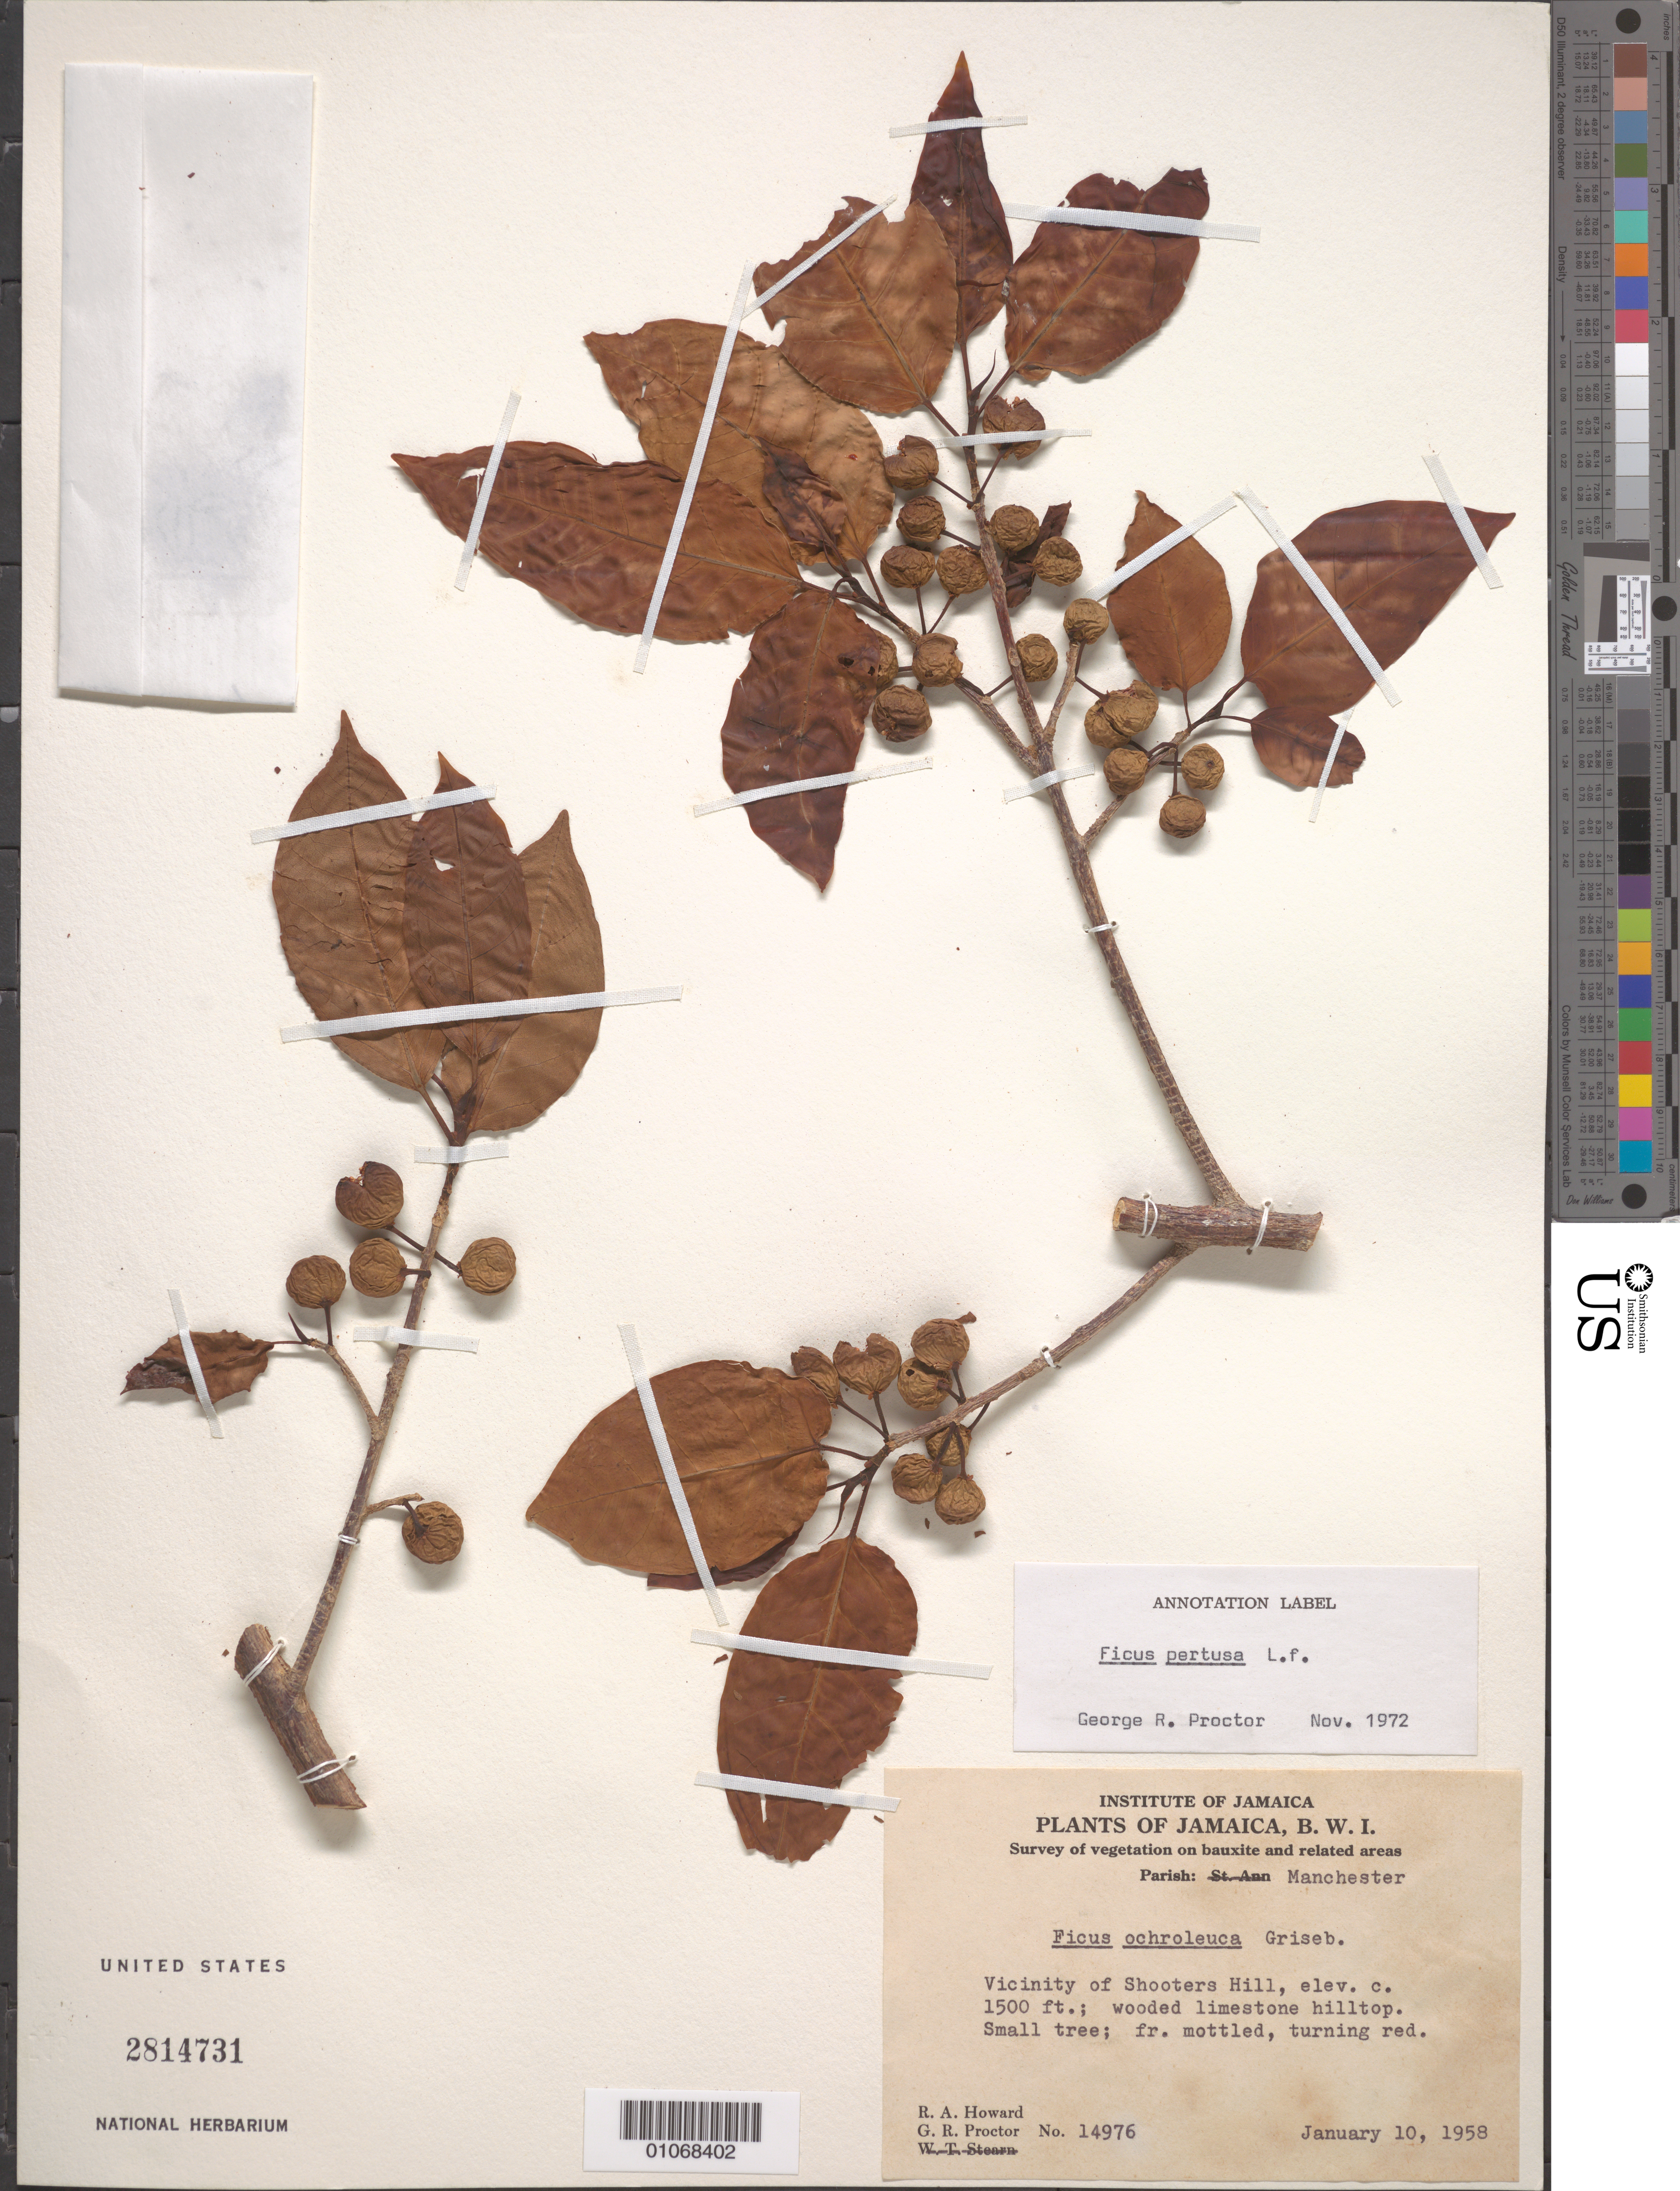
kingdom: Plantae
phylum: Tracheophyta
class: Magnoliopsida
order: Rosales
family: Moraceae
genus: Ficus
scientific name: Ficus pertusa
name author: L. f.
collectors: R. A. Howard & G. R. Proctor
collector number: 14976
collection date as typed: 10 Jan 1958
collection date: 1958-01-10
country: Jamaica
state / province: Manchester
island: Jamaica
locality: Vicinity of Shooters Hill.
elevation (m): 457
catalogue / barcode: US 2814731